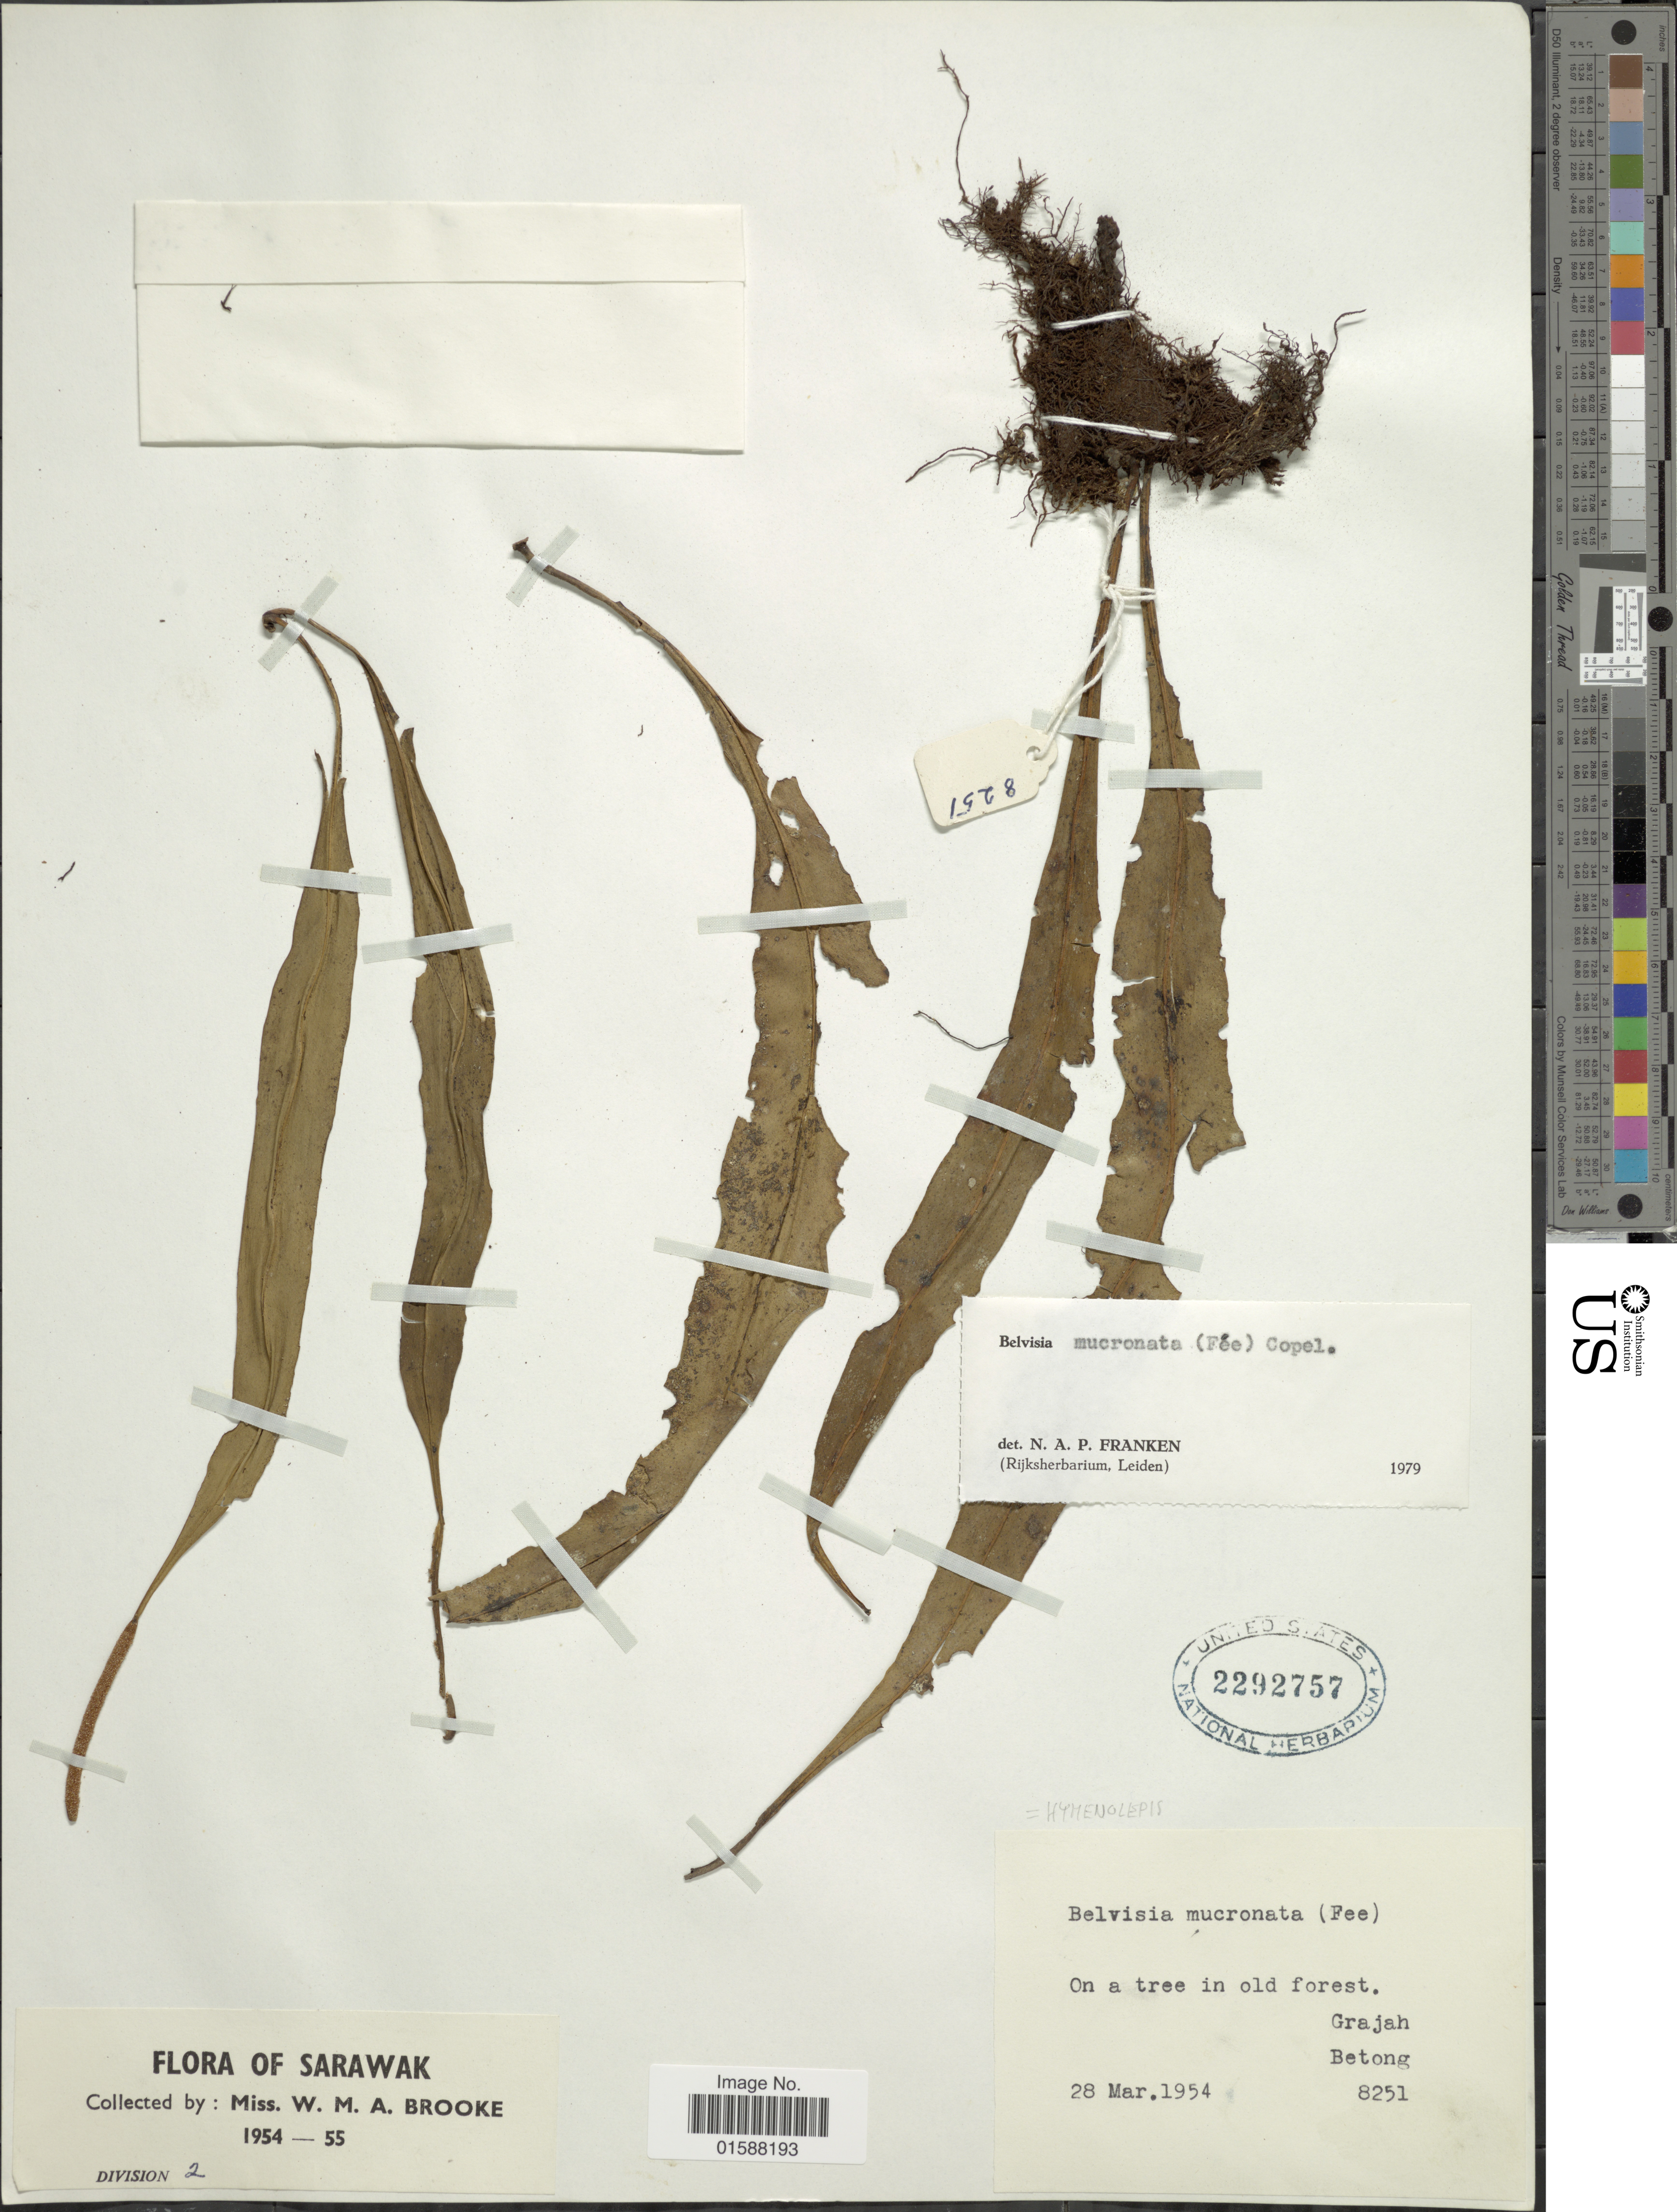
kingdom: Plantae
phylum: Tracheophyta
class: Polypodiopsida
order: Polypodiales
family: Polypodiaceae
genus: Lepisorus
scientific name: Lepisorus mucronatus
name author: (Fée) Li S. Wang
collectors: W. Brooke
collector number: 8251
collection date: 1954-03-28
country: Malaysia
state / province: Sarawak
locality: On a tree in old forest. Grajah Betong. Division 2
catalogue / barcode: US 2292757